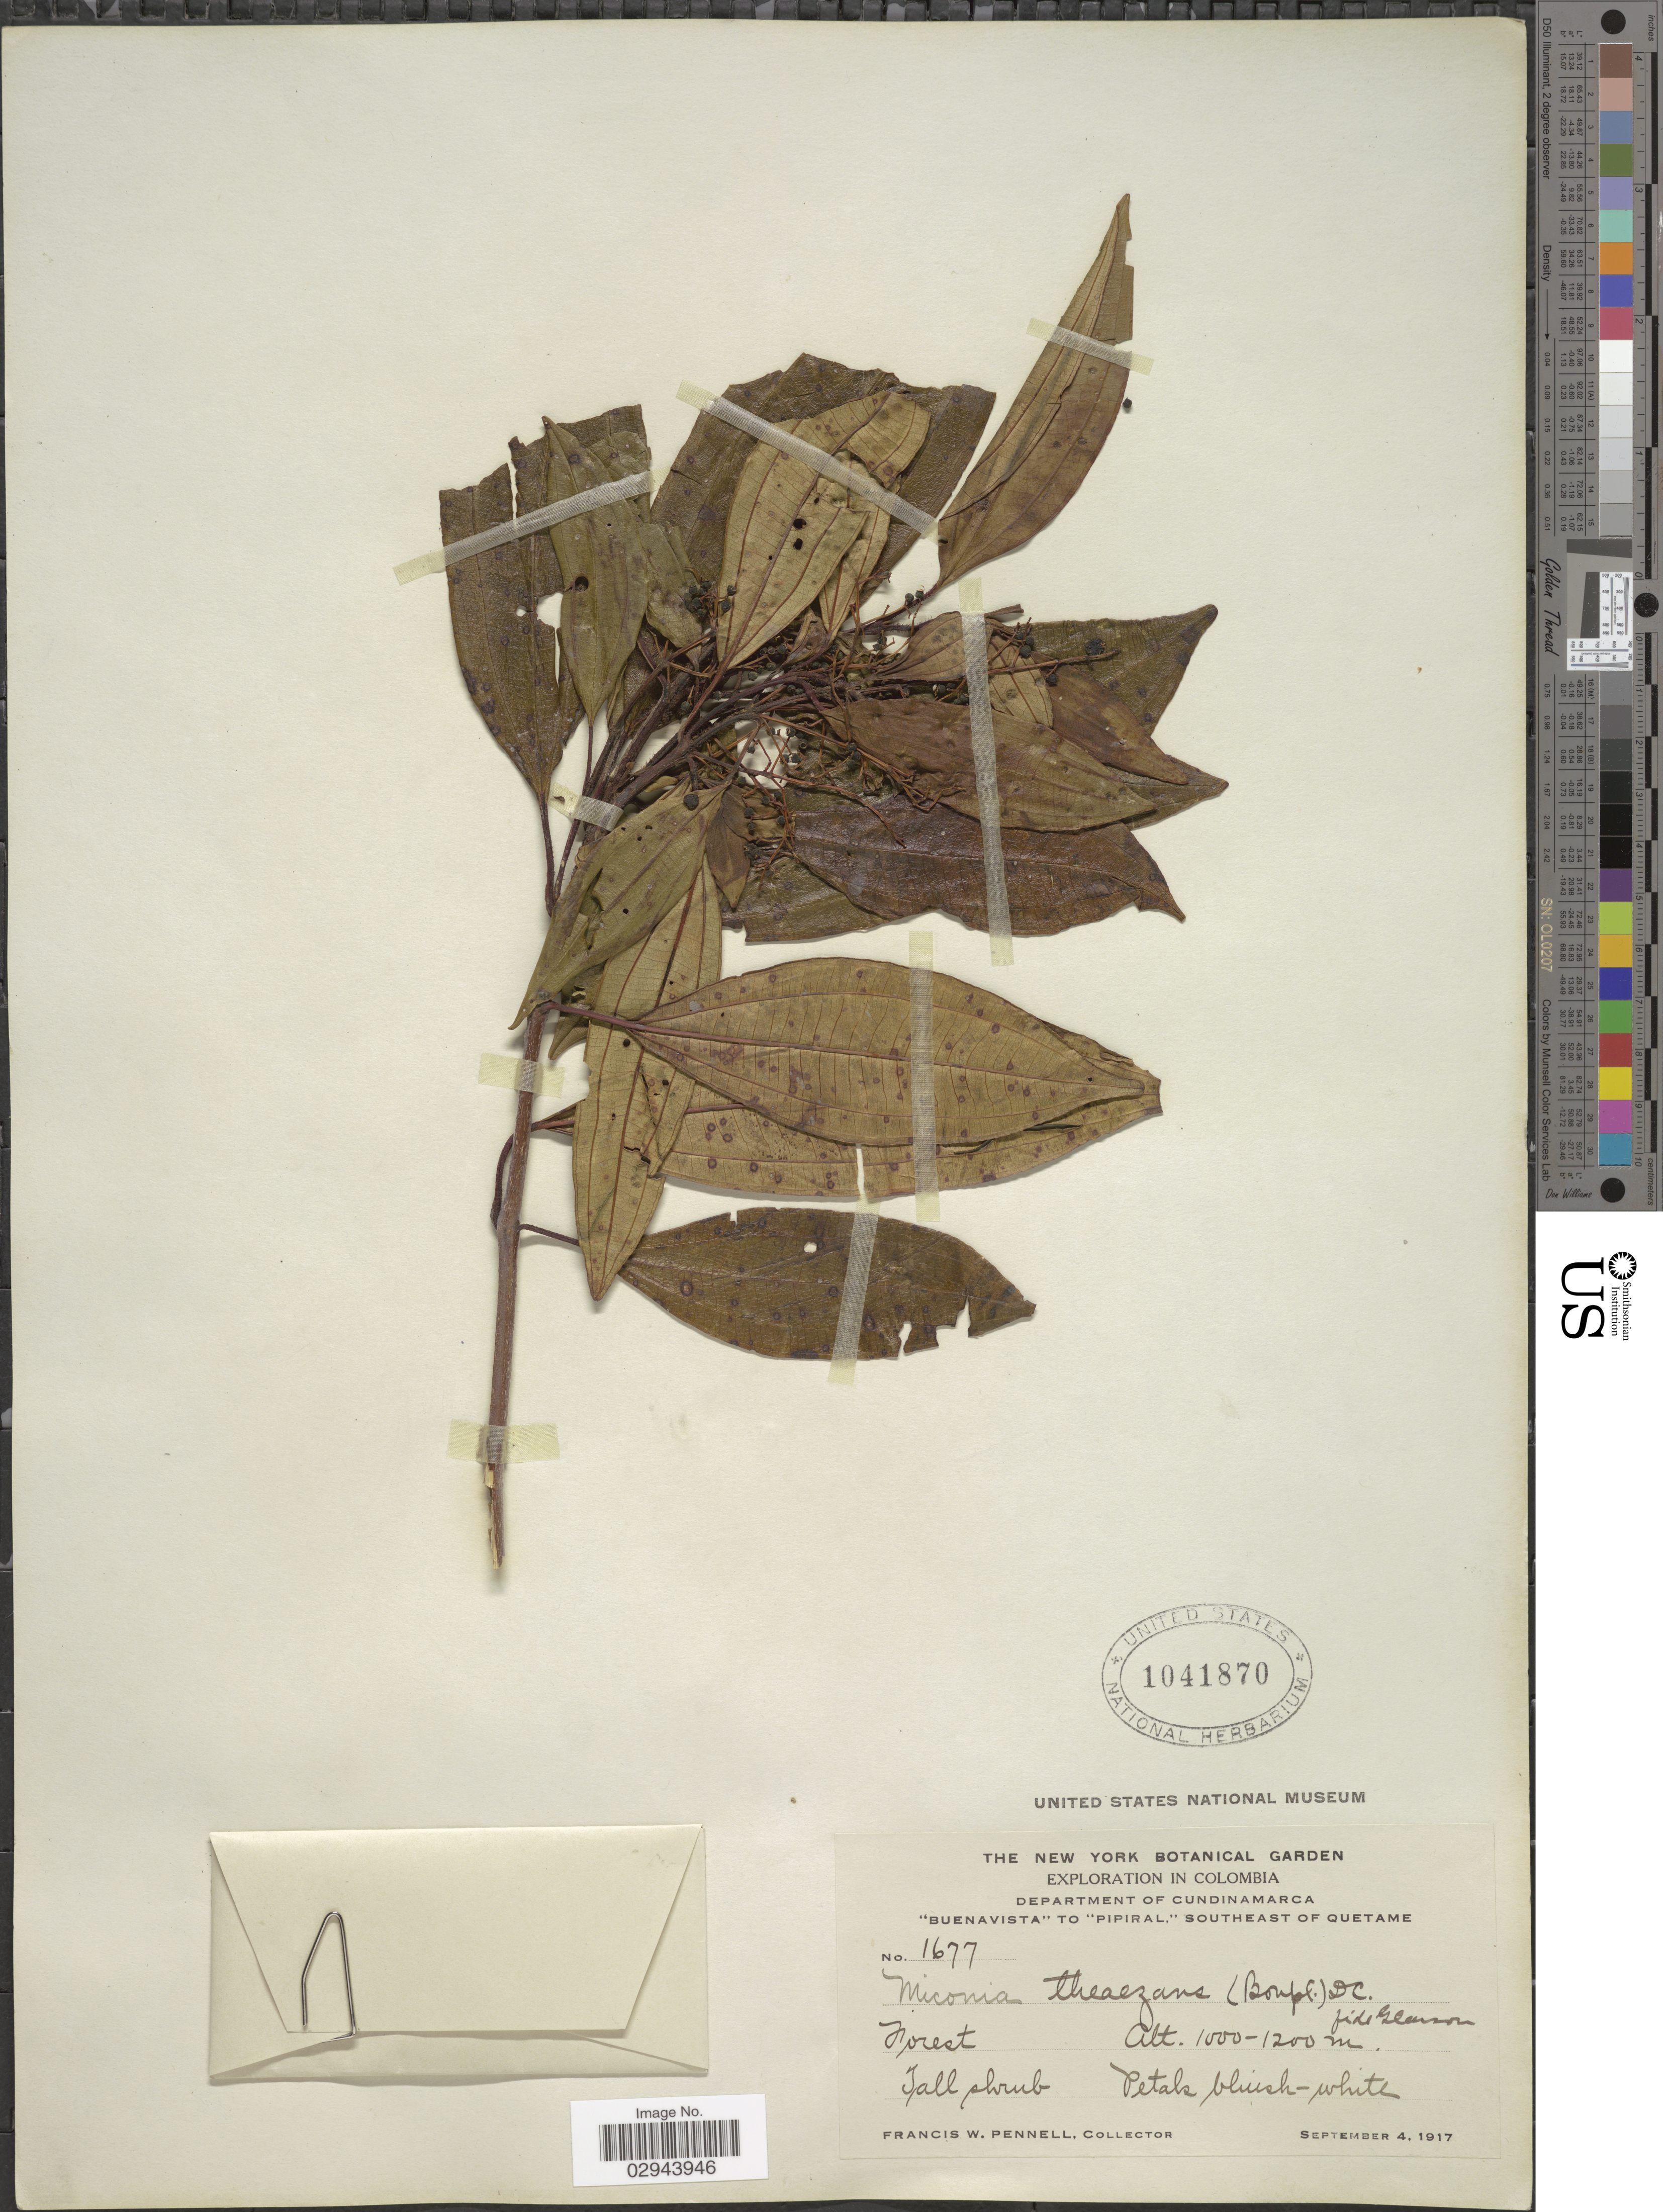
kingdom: Plantae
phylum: Tracheophyta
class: Magnoliopsida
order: Myrtales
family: Melastomataceae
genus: Miconia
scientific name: Miconia theizans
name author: (Bonpl.) Cogn.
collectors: F. W. Pennell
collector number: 1677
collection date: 1917-09-04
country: Colombia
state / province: Cundinamarca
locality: Department of Cundinamarca, "Buenavista" to "Pipiral", southeast of Quetame.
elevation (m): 1000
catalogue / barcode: US 1041870